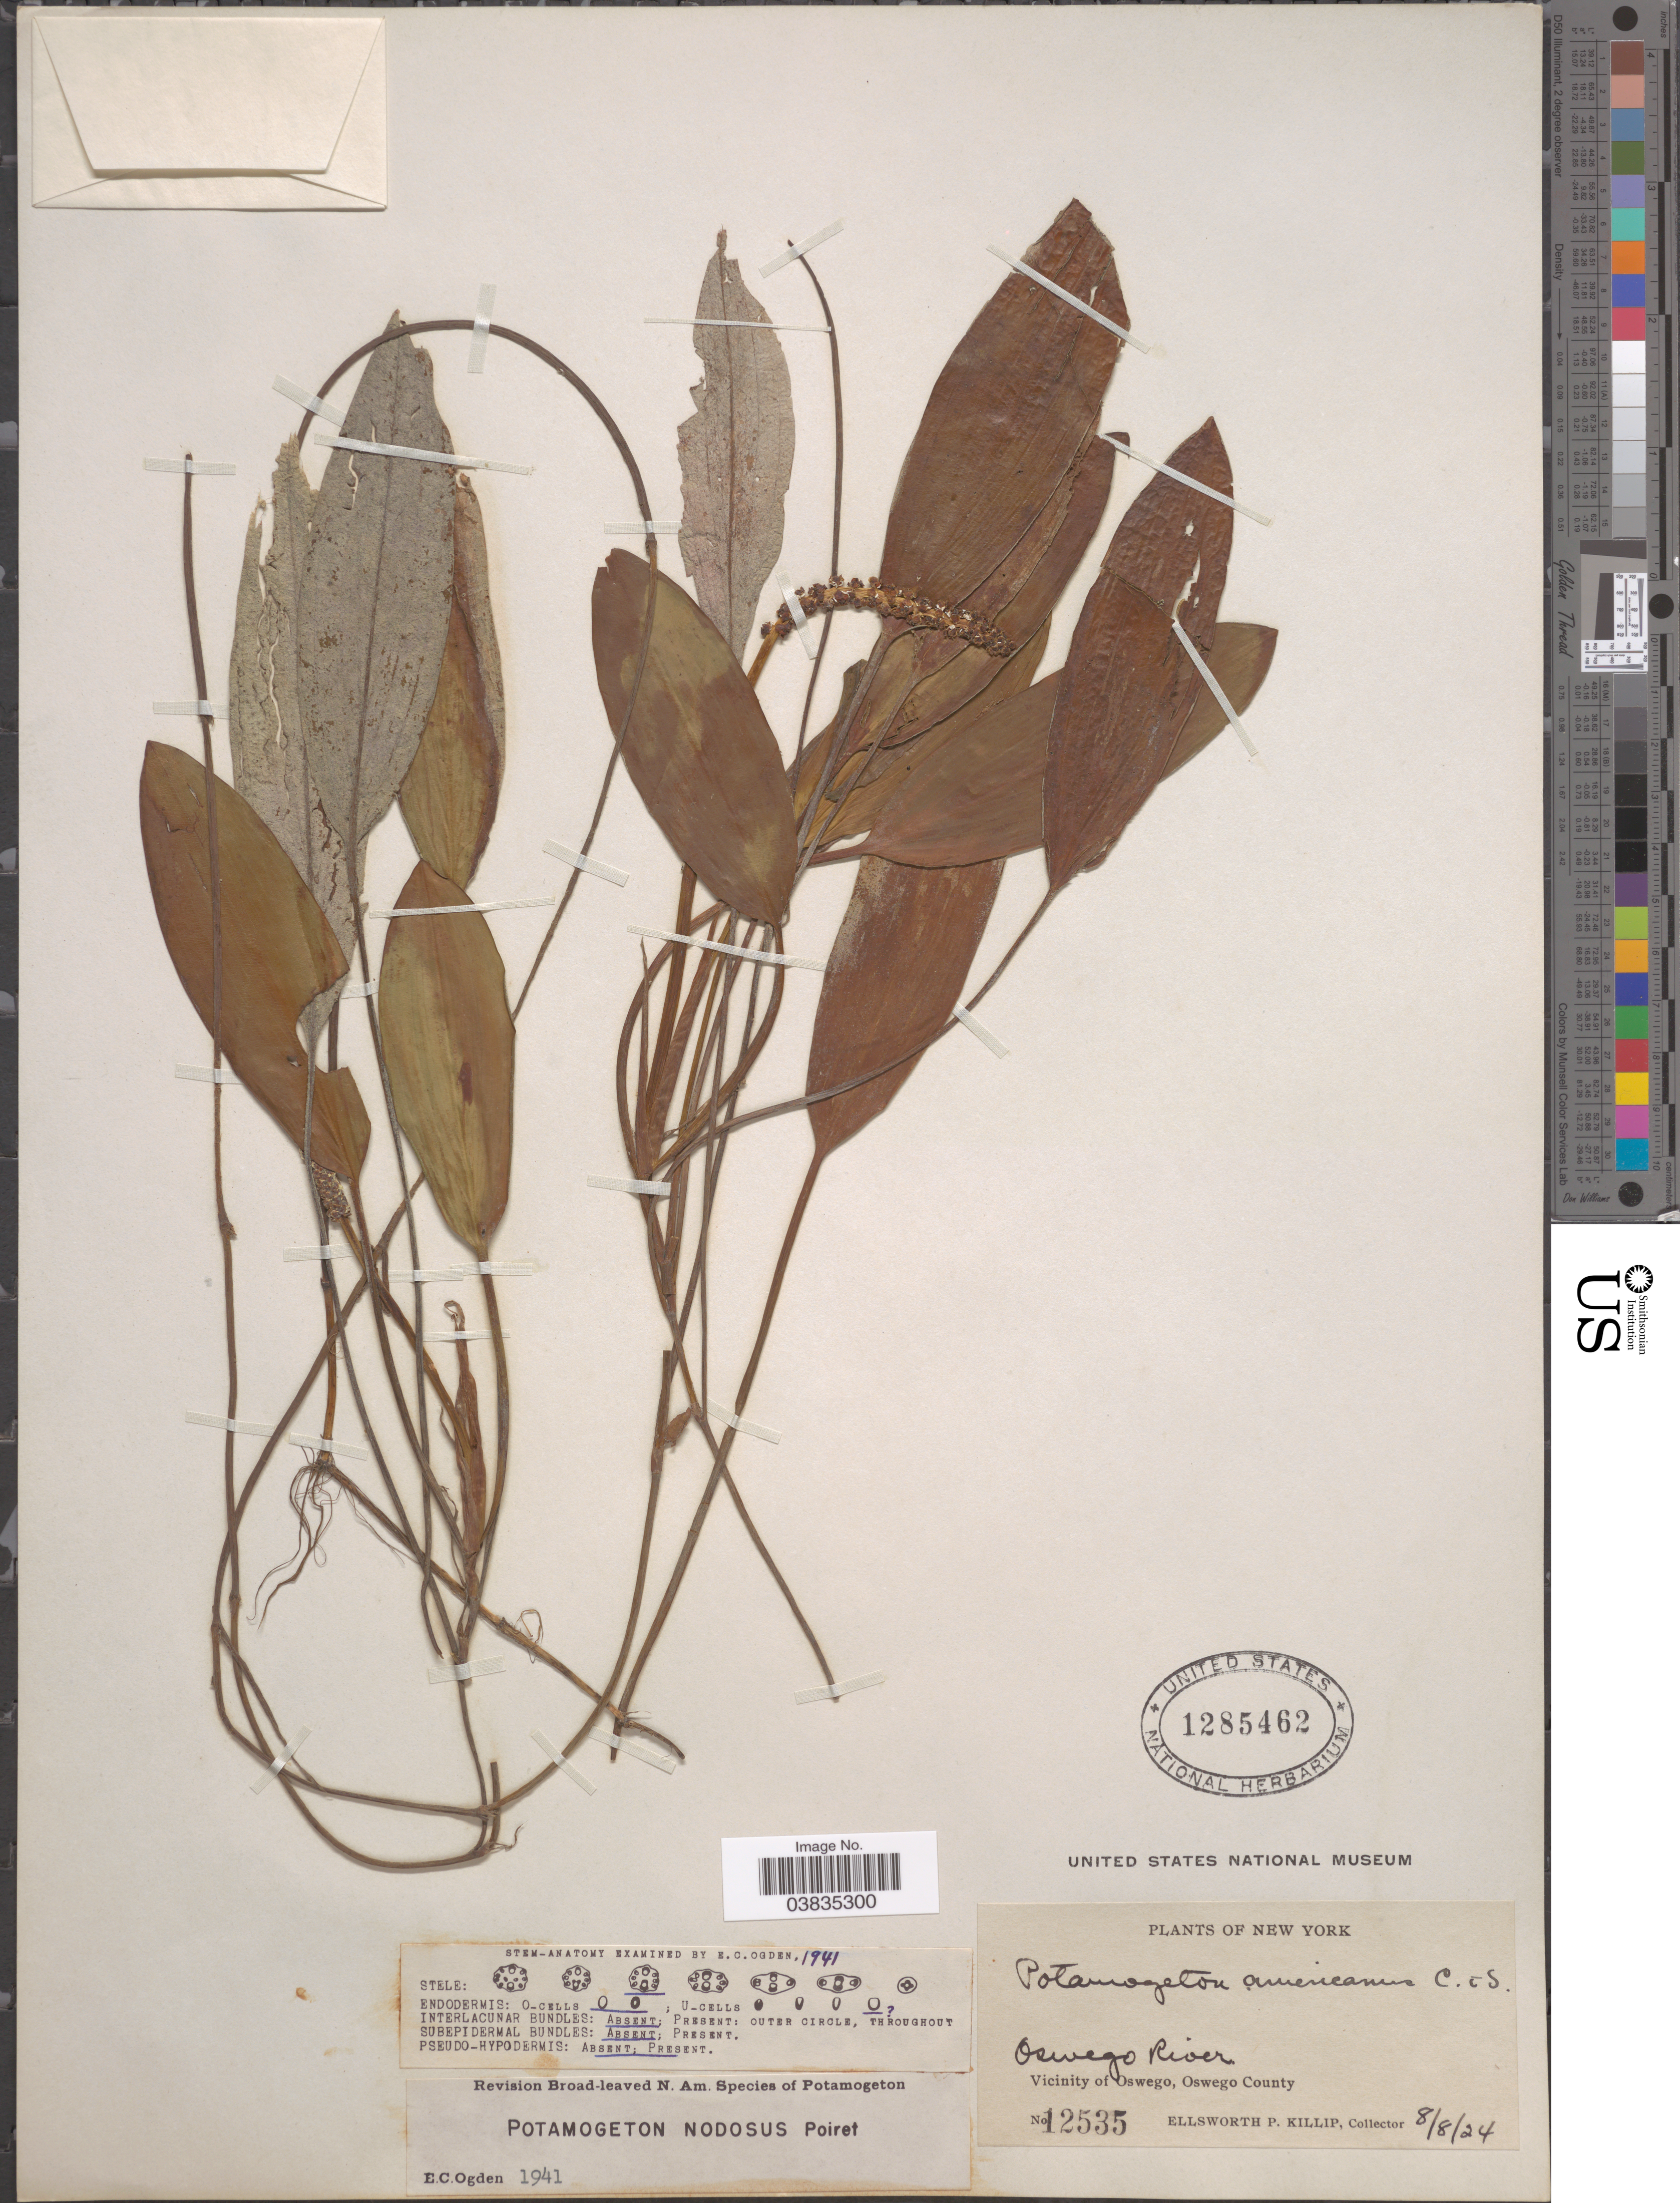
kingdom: Plantae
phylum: Tracheophyta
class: Liliopsida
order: Alismatales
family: Potamogetonaceae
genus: Potamogeton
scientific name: Potamogeton nodosus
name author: Poir.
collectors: E. P. Killip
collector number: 12535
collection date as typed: Transcribed d/m/y: 8/8/24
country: United States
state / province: New York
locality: Oswego River. Vicinity of Oswego, Oswego County.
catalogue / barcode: US 1285462